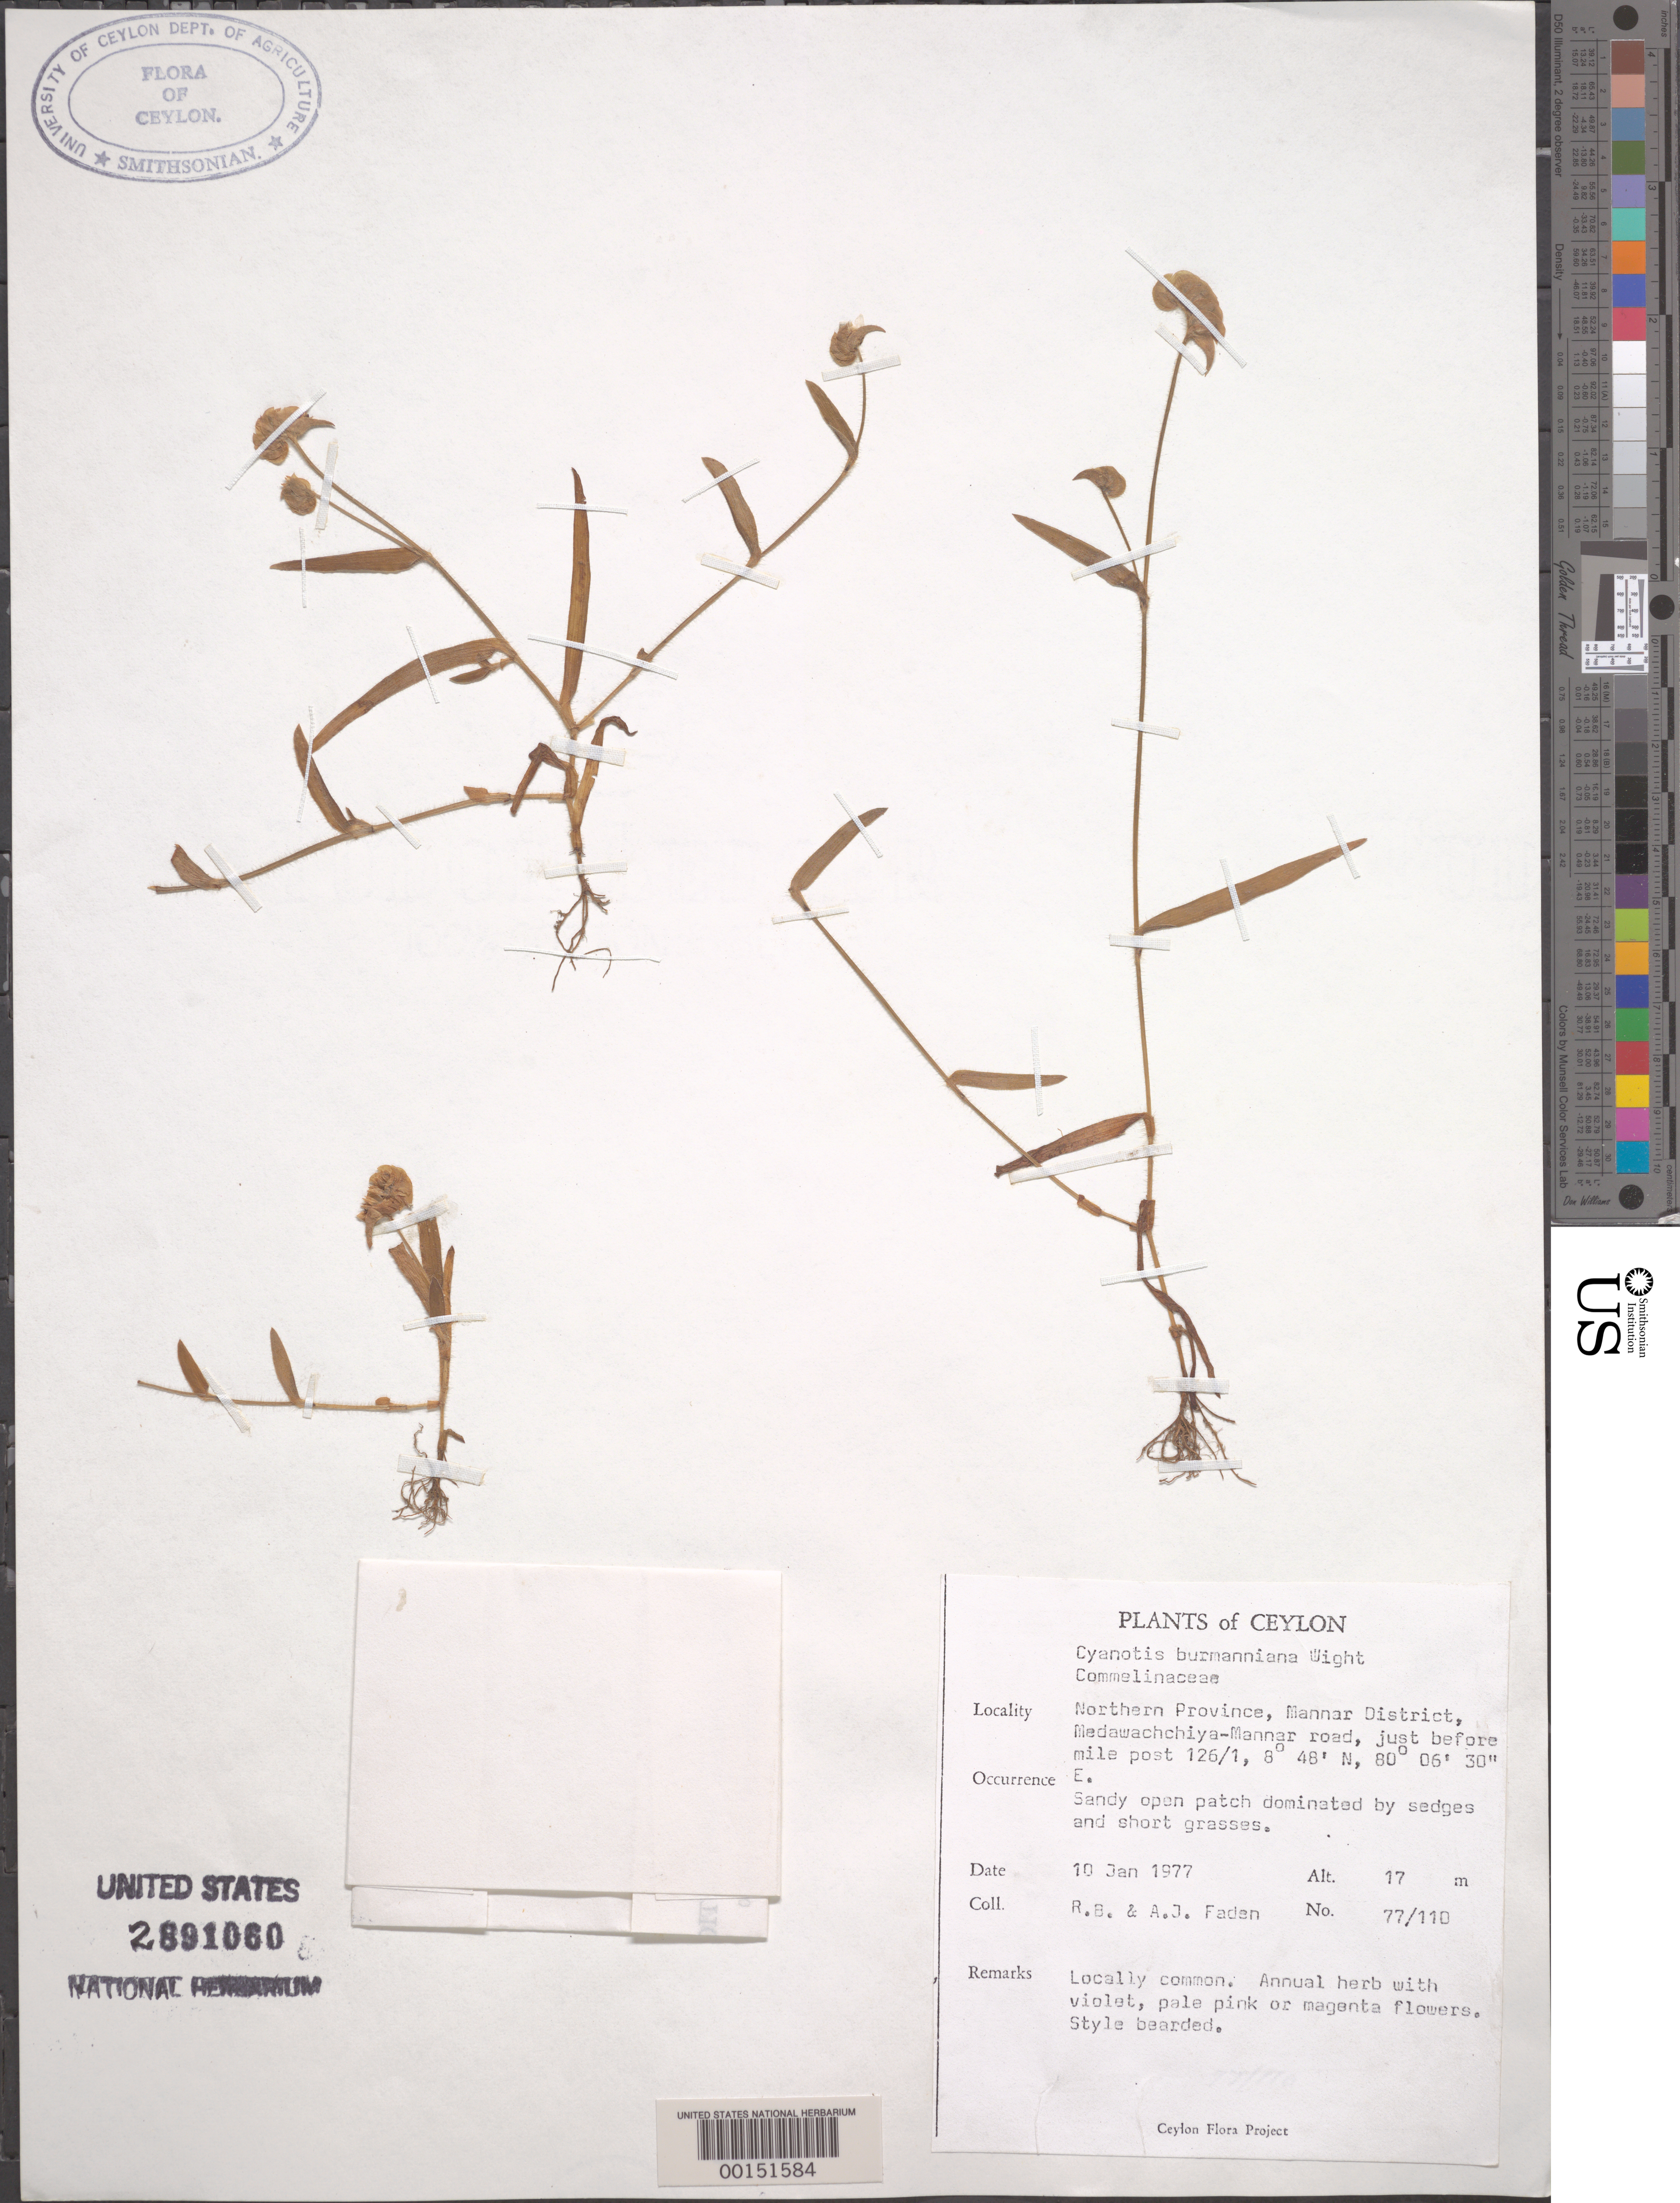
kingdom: Plantae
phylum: Tracheophyta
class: Liliopsida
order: Commelinales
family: Commelinaceae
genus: Cyanotis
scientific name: Cyanotis burmanniana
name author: Wight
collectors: R. B. Faden & A. J. Faden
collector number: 77/110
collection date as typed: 10 Jan 1977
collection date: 1977-01-10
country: Sri Lanka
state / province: Northern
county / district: Mannar Dist.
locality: Medawachchiya-mannar road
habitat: Open, sandy areas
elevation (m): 17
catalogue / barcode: US 2891060